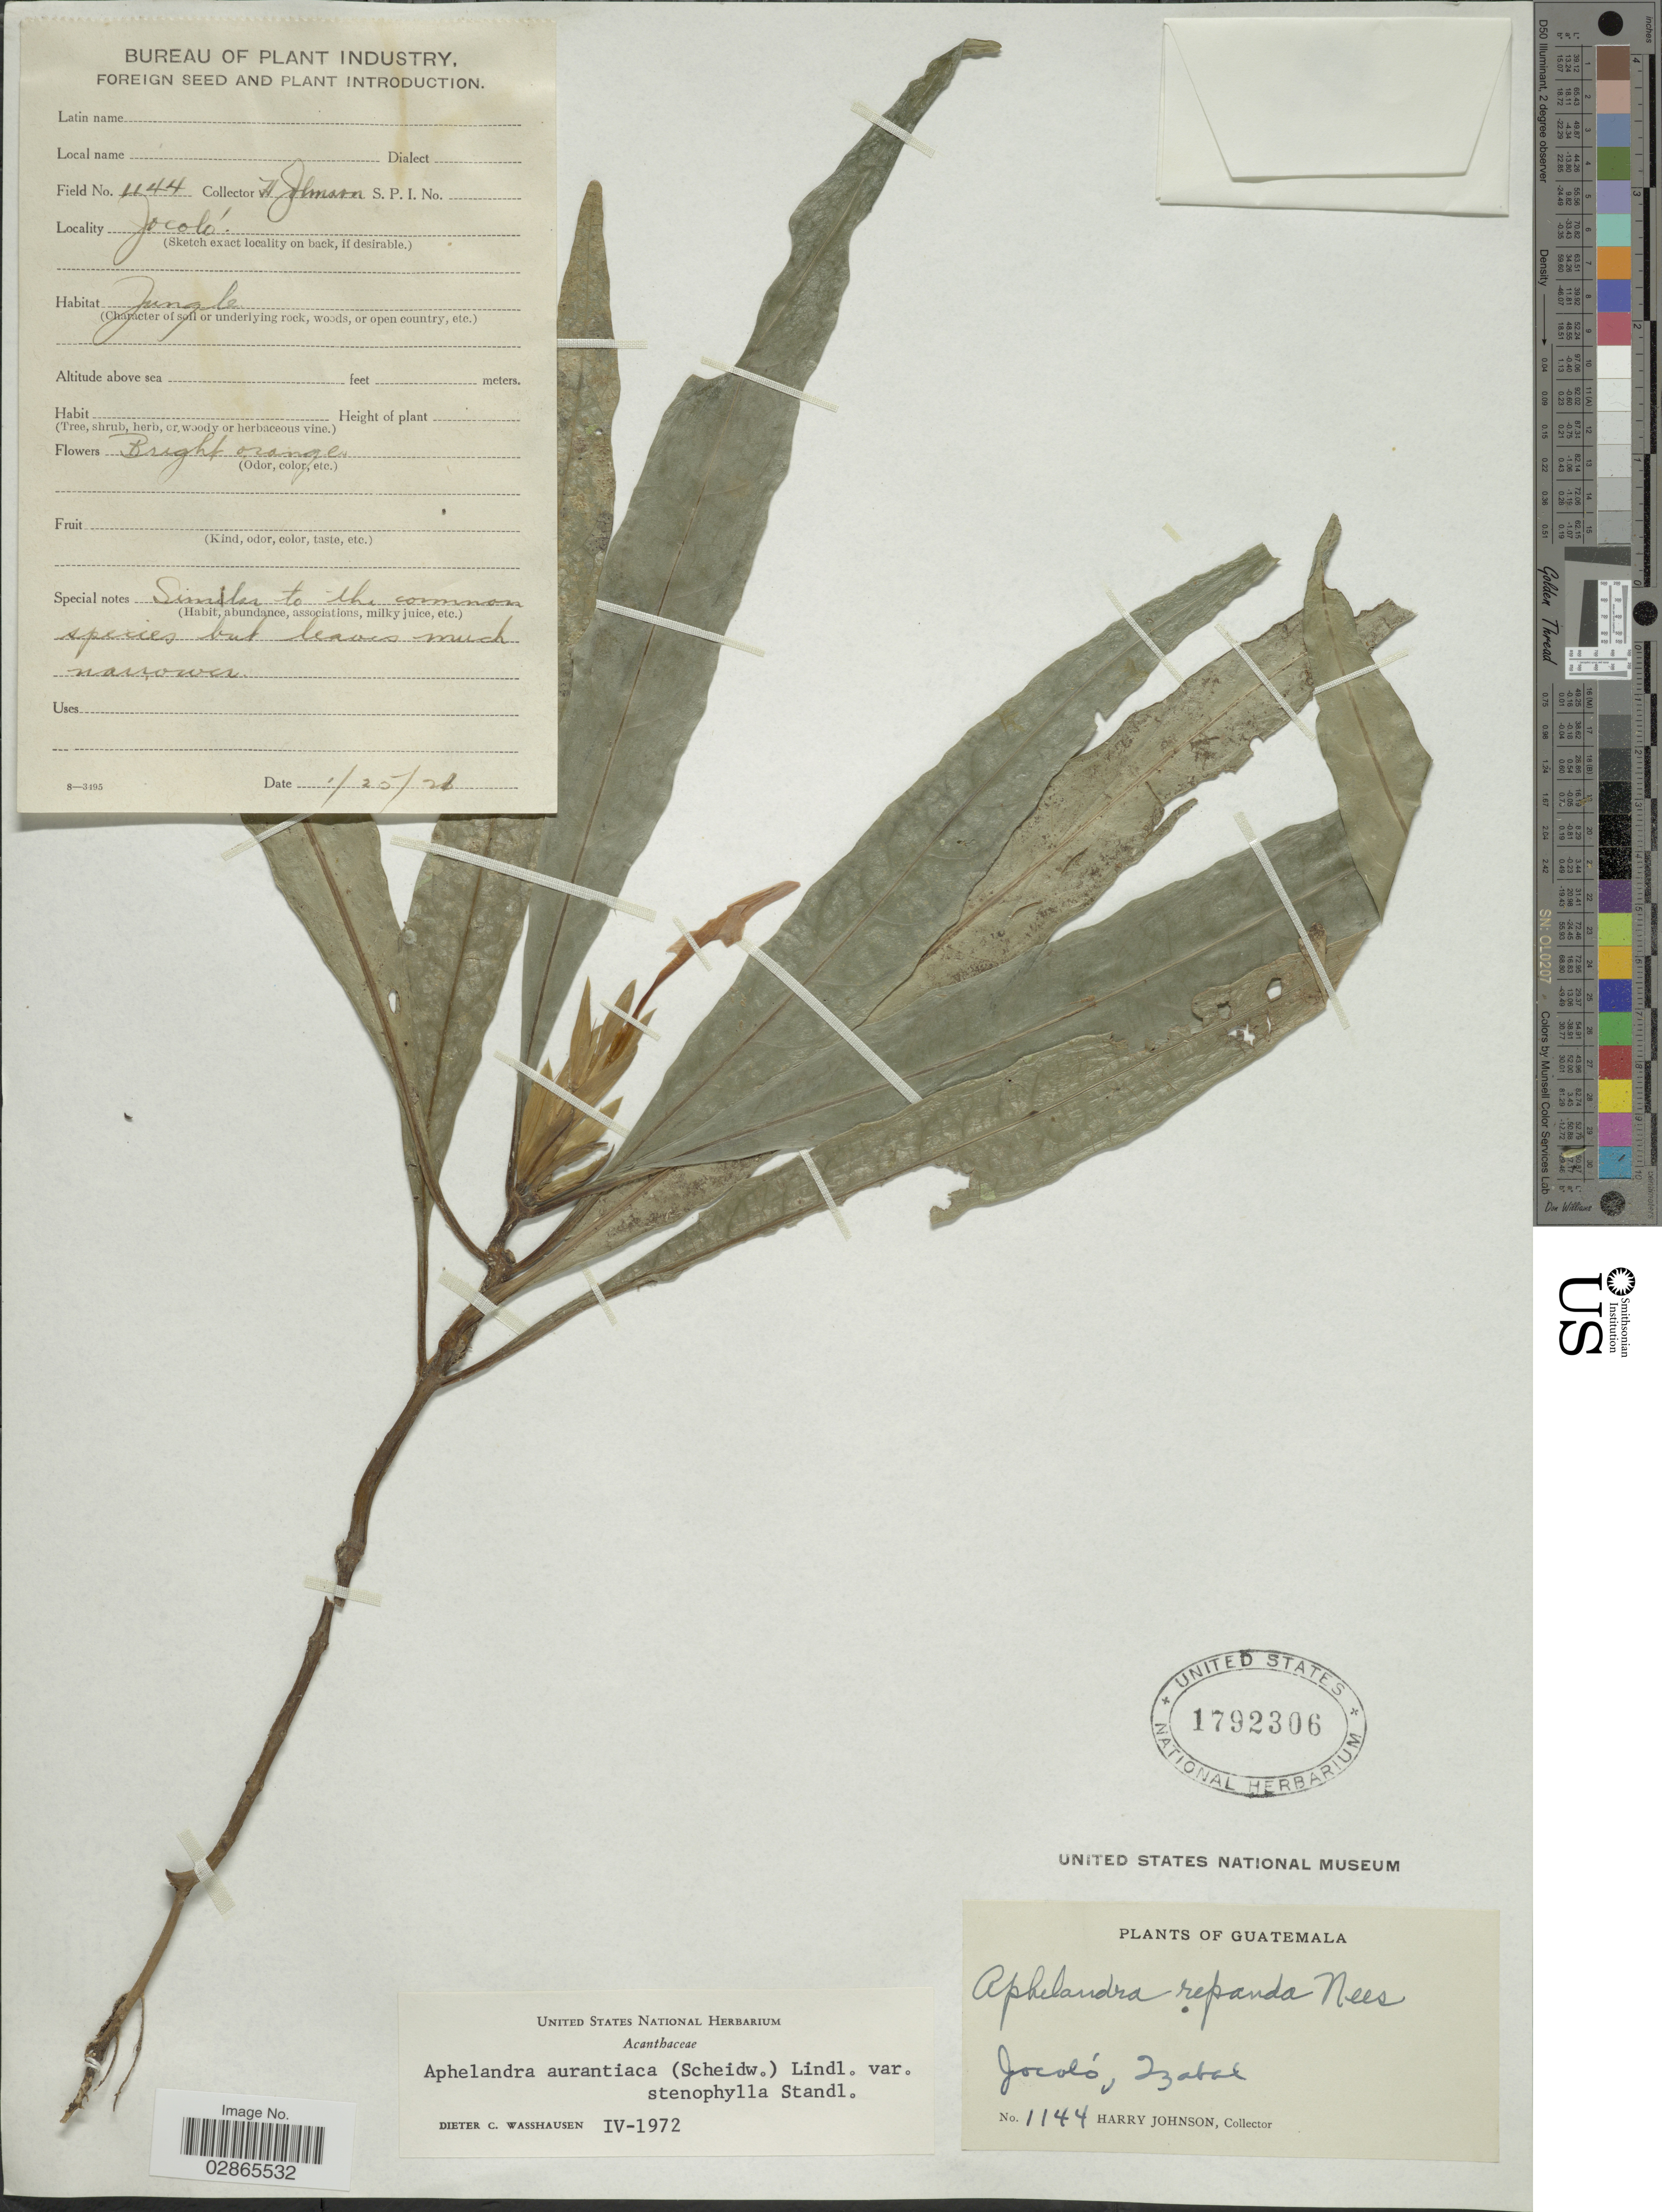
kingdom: Plantae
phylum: Tracheophyta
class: Magnoliopsida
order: Lamiales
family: Acanthaceae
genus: Aphelandra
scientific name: Aphelandra aurantiaca var. stenophylla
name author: Standl.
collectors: H. Johnson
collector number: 1144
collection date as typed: Transcribed d/m/y: 25/1/21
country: Guatemala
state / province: Izabal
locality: Jocoló.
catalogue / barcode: US 1792306